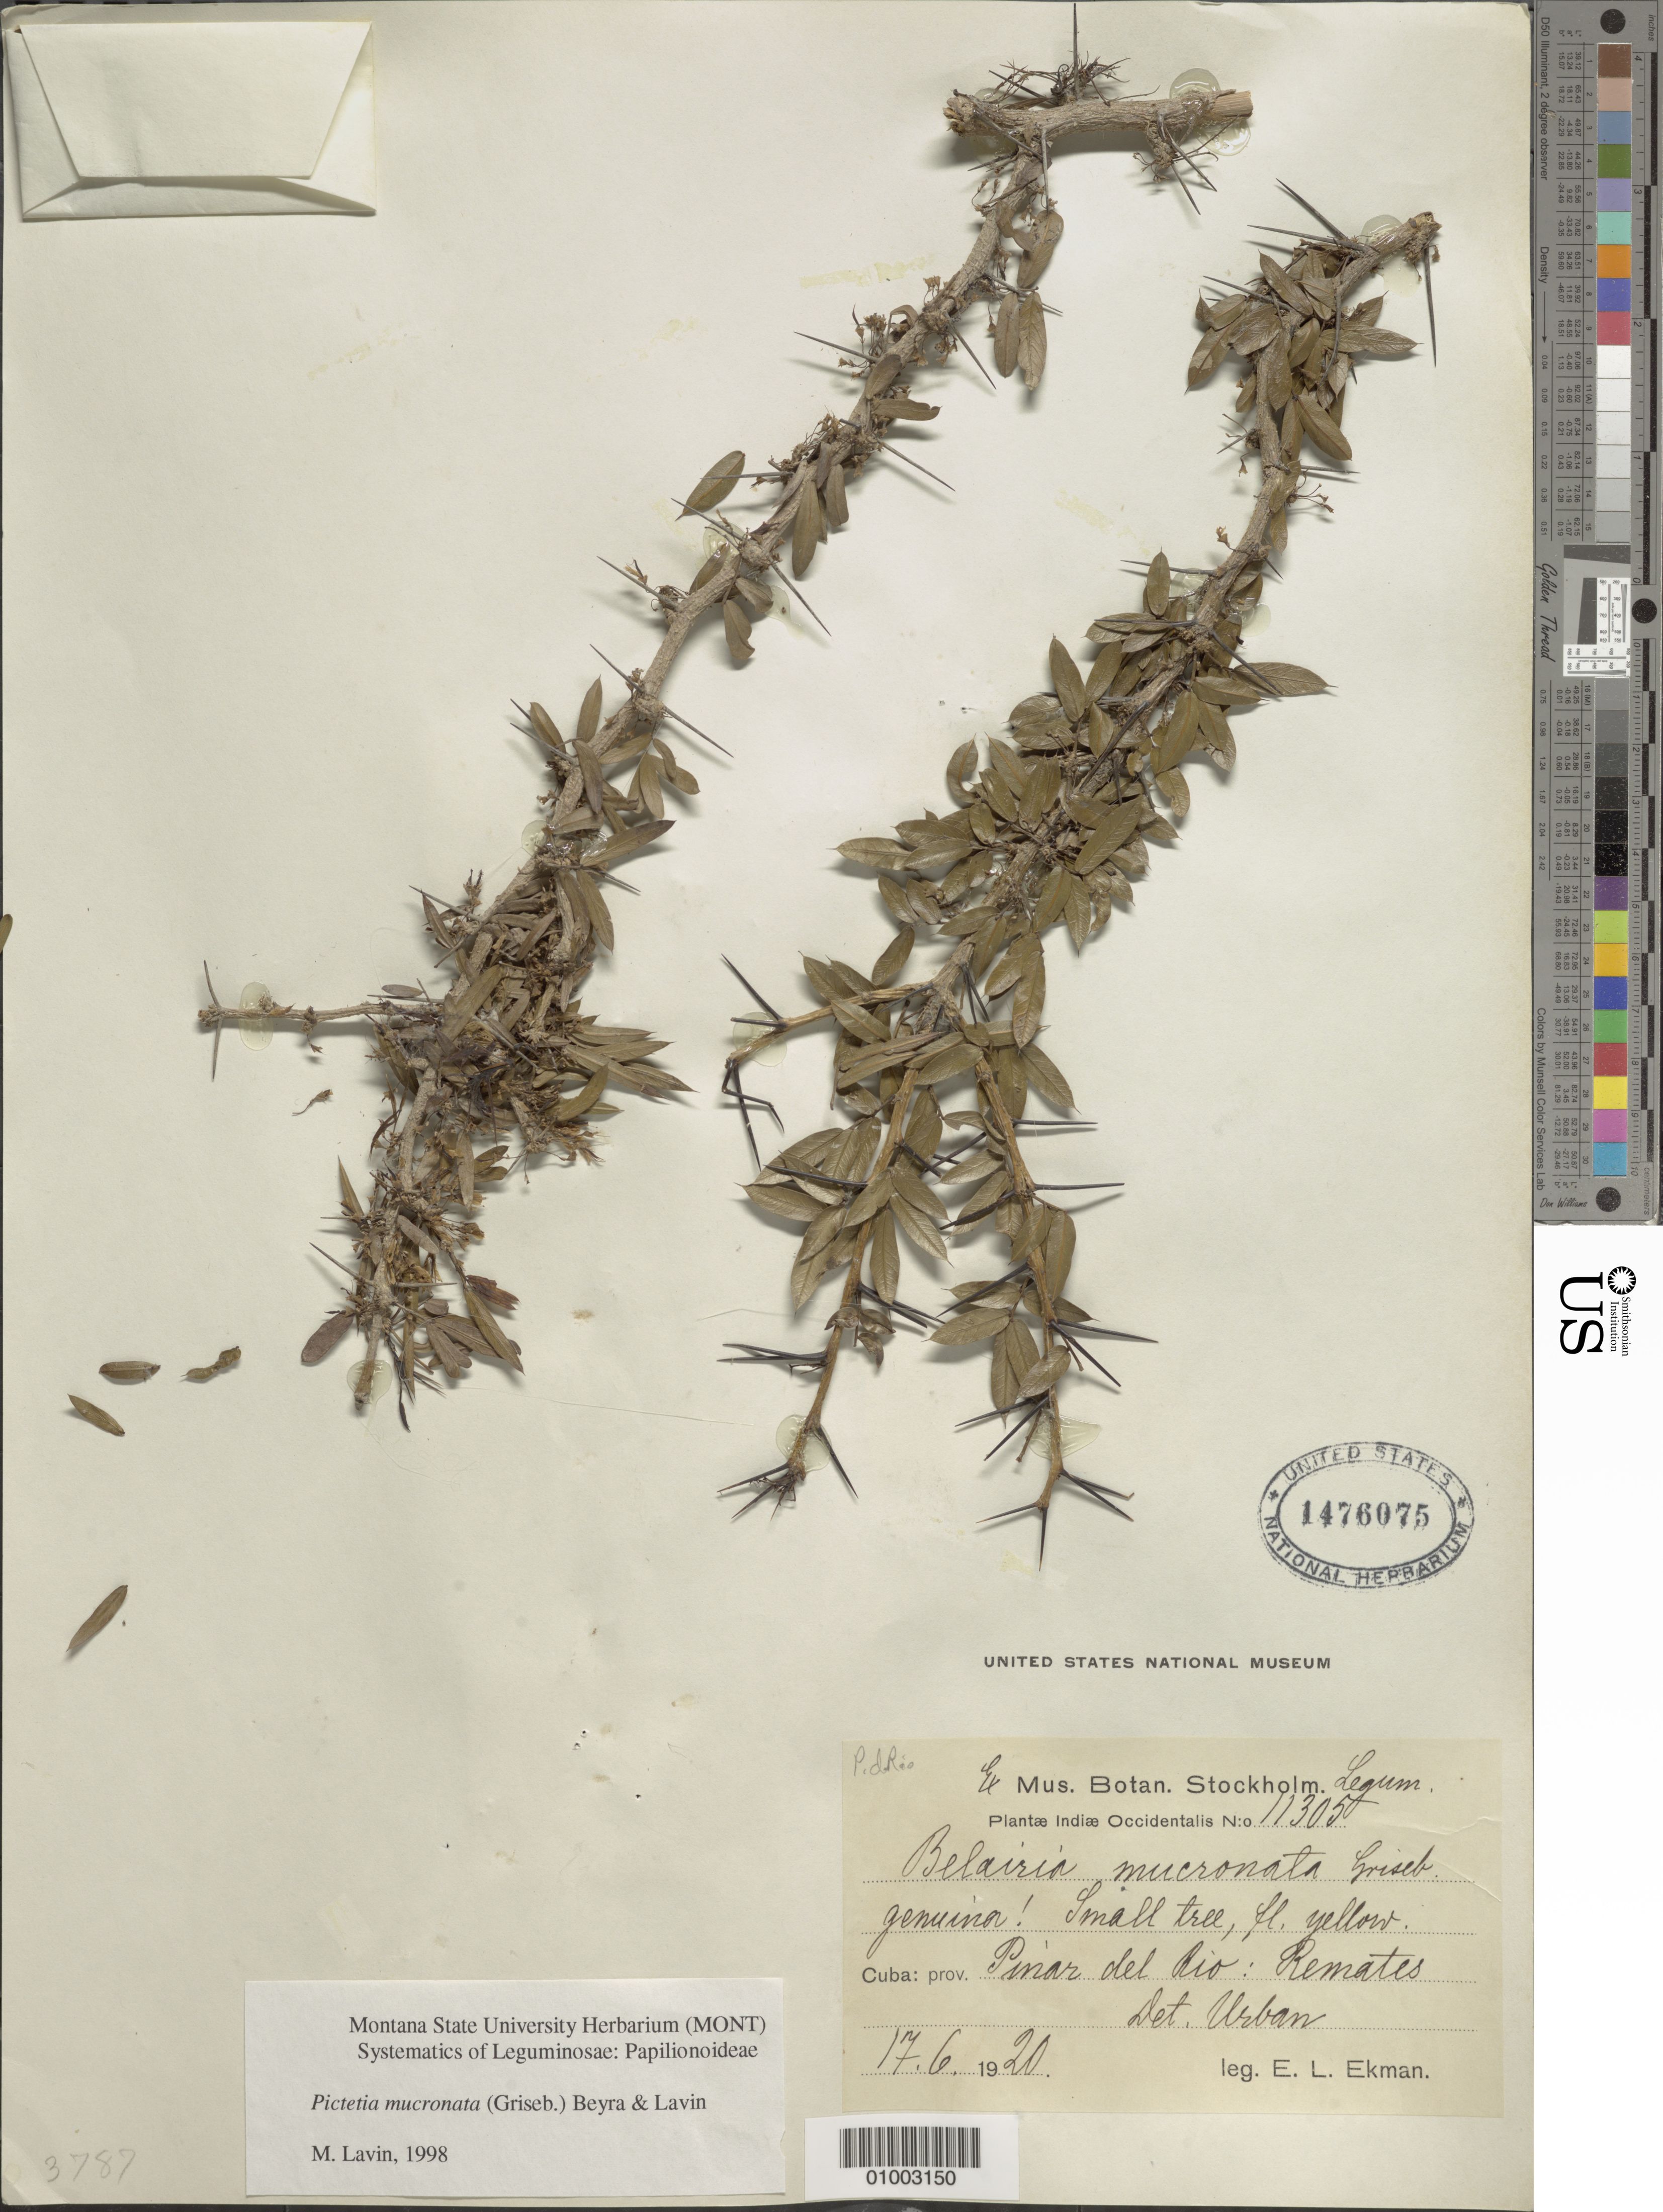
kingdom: Plantae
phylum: Tracheophyta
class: Magnoliopsida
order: Fabales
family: Fabaceae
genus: Pictetia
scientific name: Pictetia mucronata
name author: (Griseb.) Beyra & Levin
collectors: E. L. Ekman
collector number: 11305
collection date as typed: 17 Jun 1920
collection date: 1920-06-17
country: Cuba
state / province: Pinar del Rio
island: Cuba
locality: Remates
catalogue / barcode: US 1476075